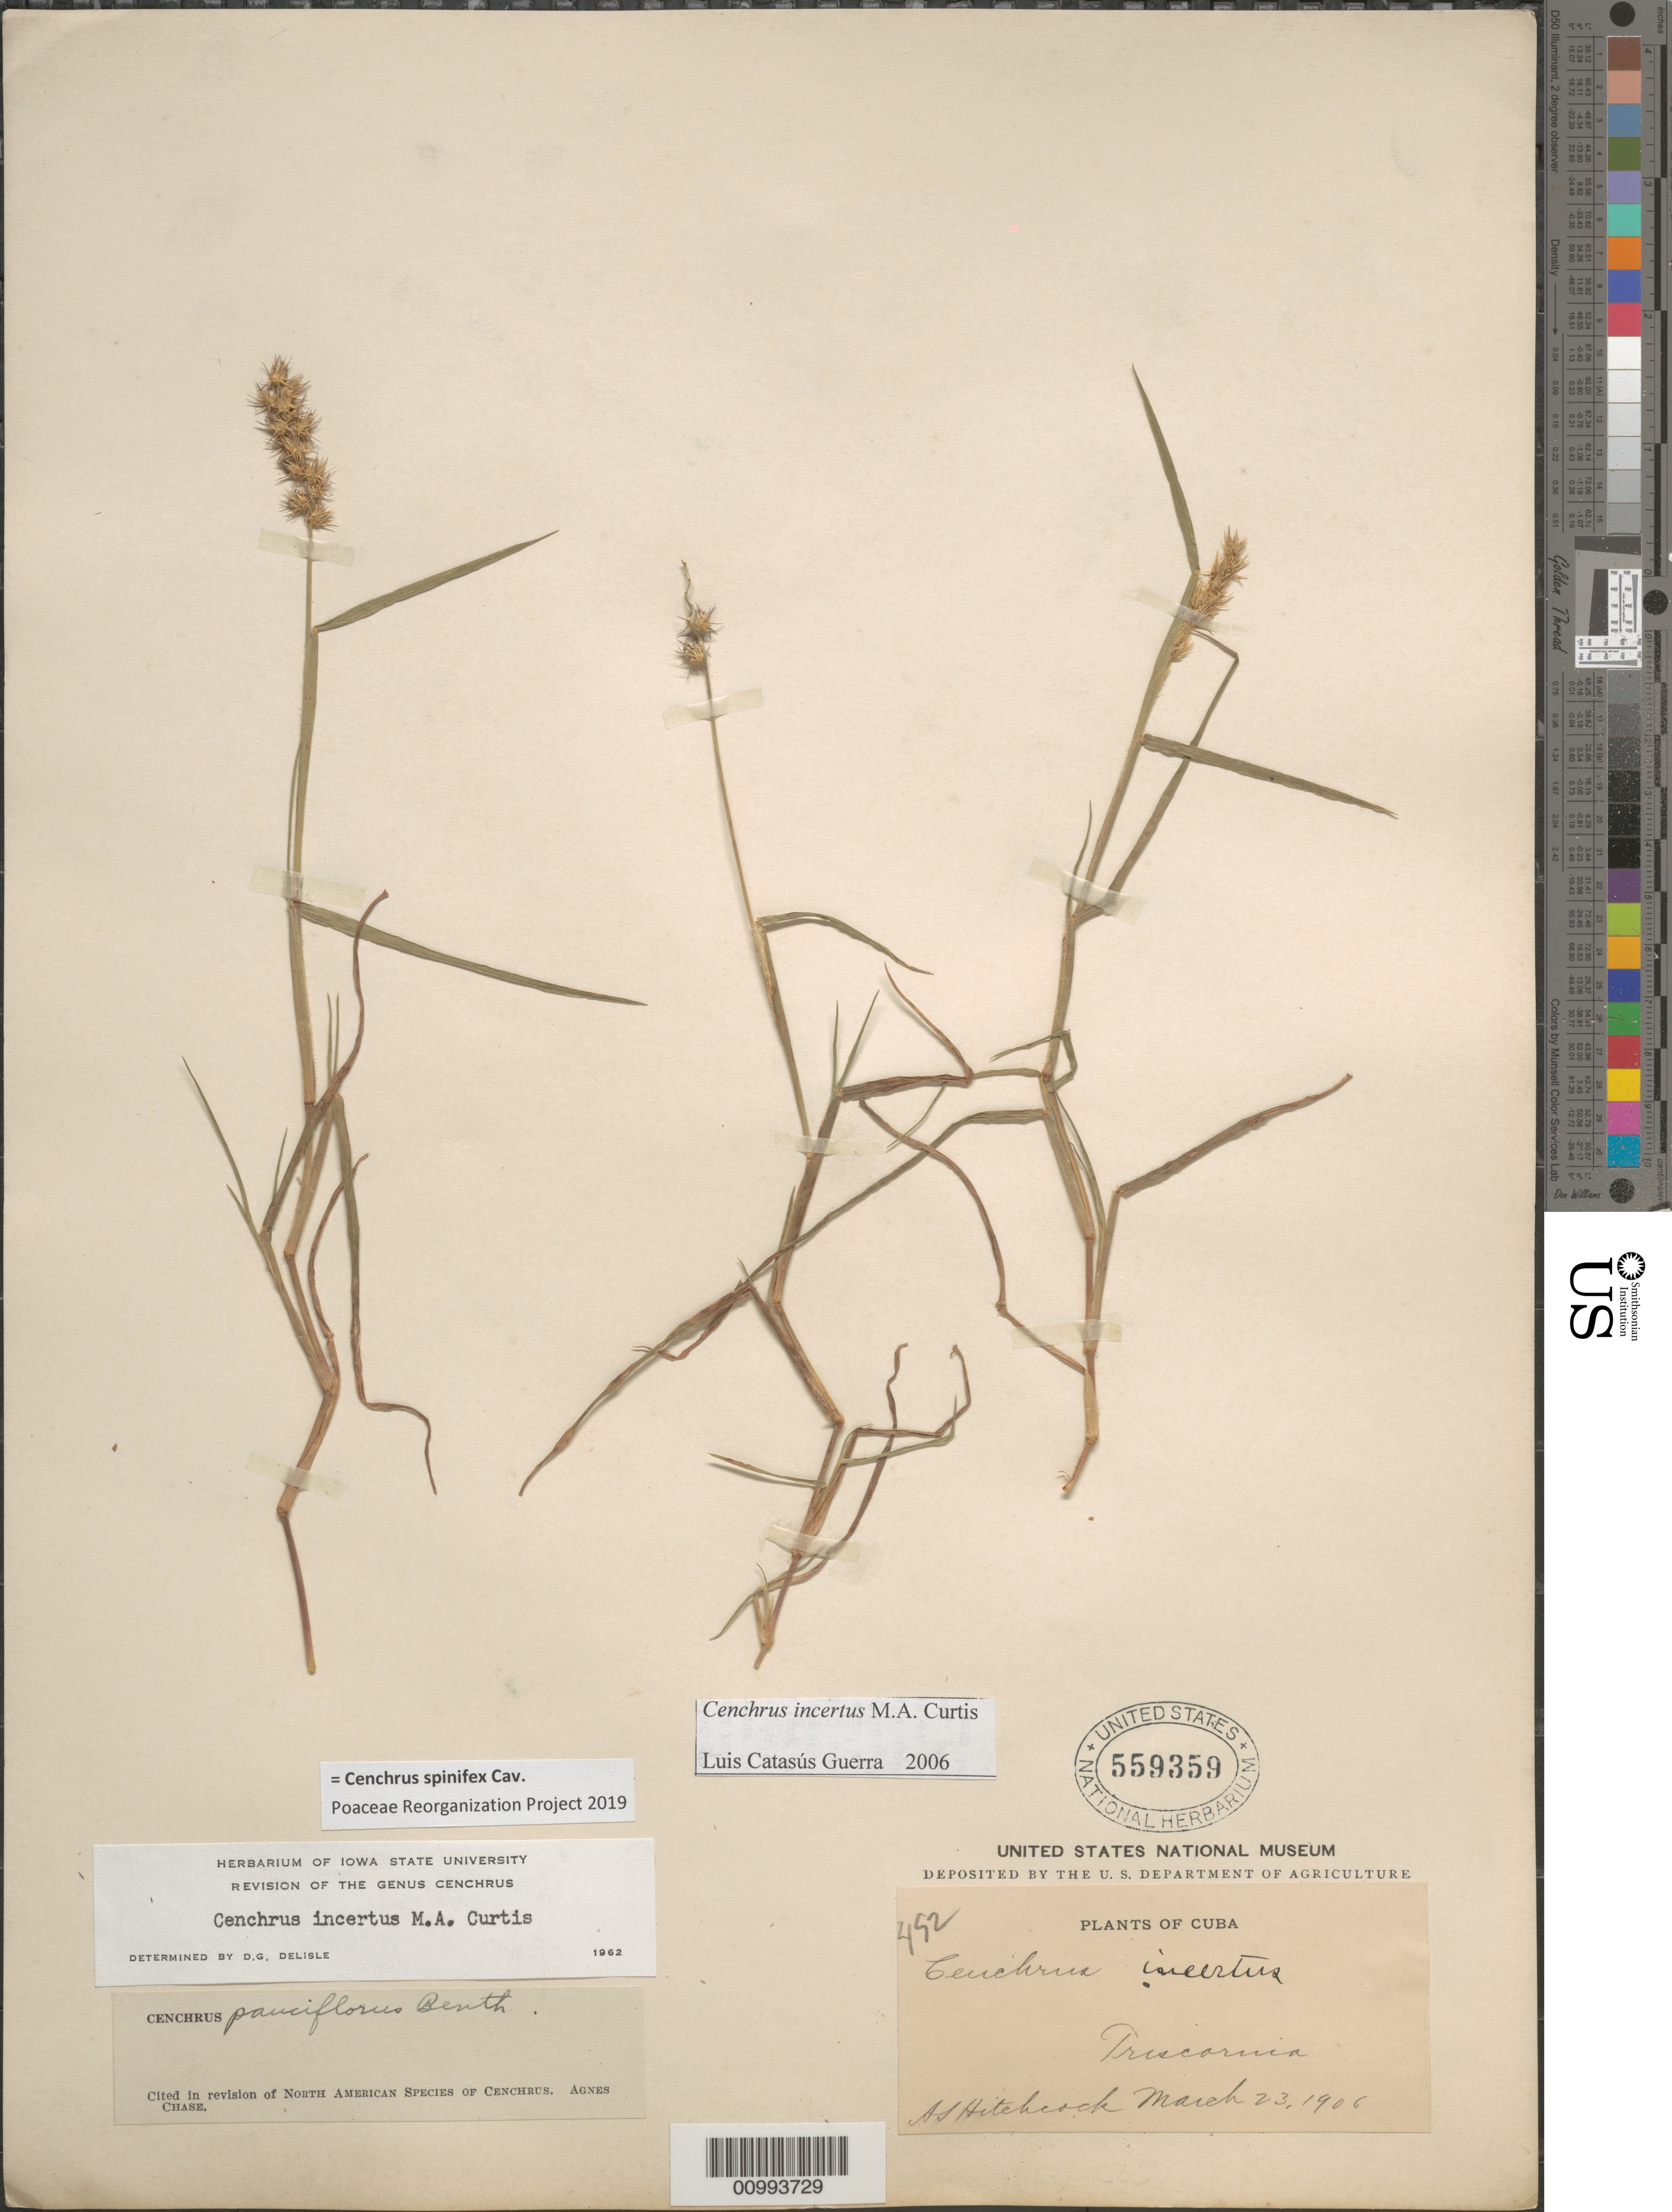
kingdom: Plantae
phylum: Tracheophyta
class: Liliopsida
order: Poales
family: Poaceae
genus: Cenchrus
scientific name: Cenchrus spinifex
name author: Cav.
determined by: Poaceae Reorganization Project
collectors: A. S. Hitchcock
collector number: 492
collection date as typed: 23 Mar 1906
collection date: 1906-03-23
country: Cuba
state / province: La Habana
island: Cuba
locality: Triscornia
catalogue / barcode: US 559359